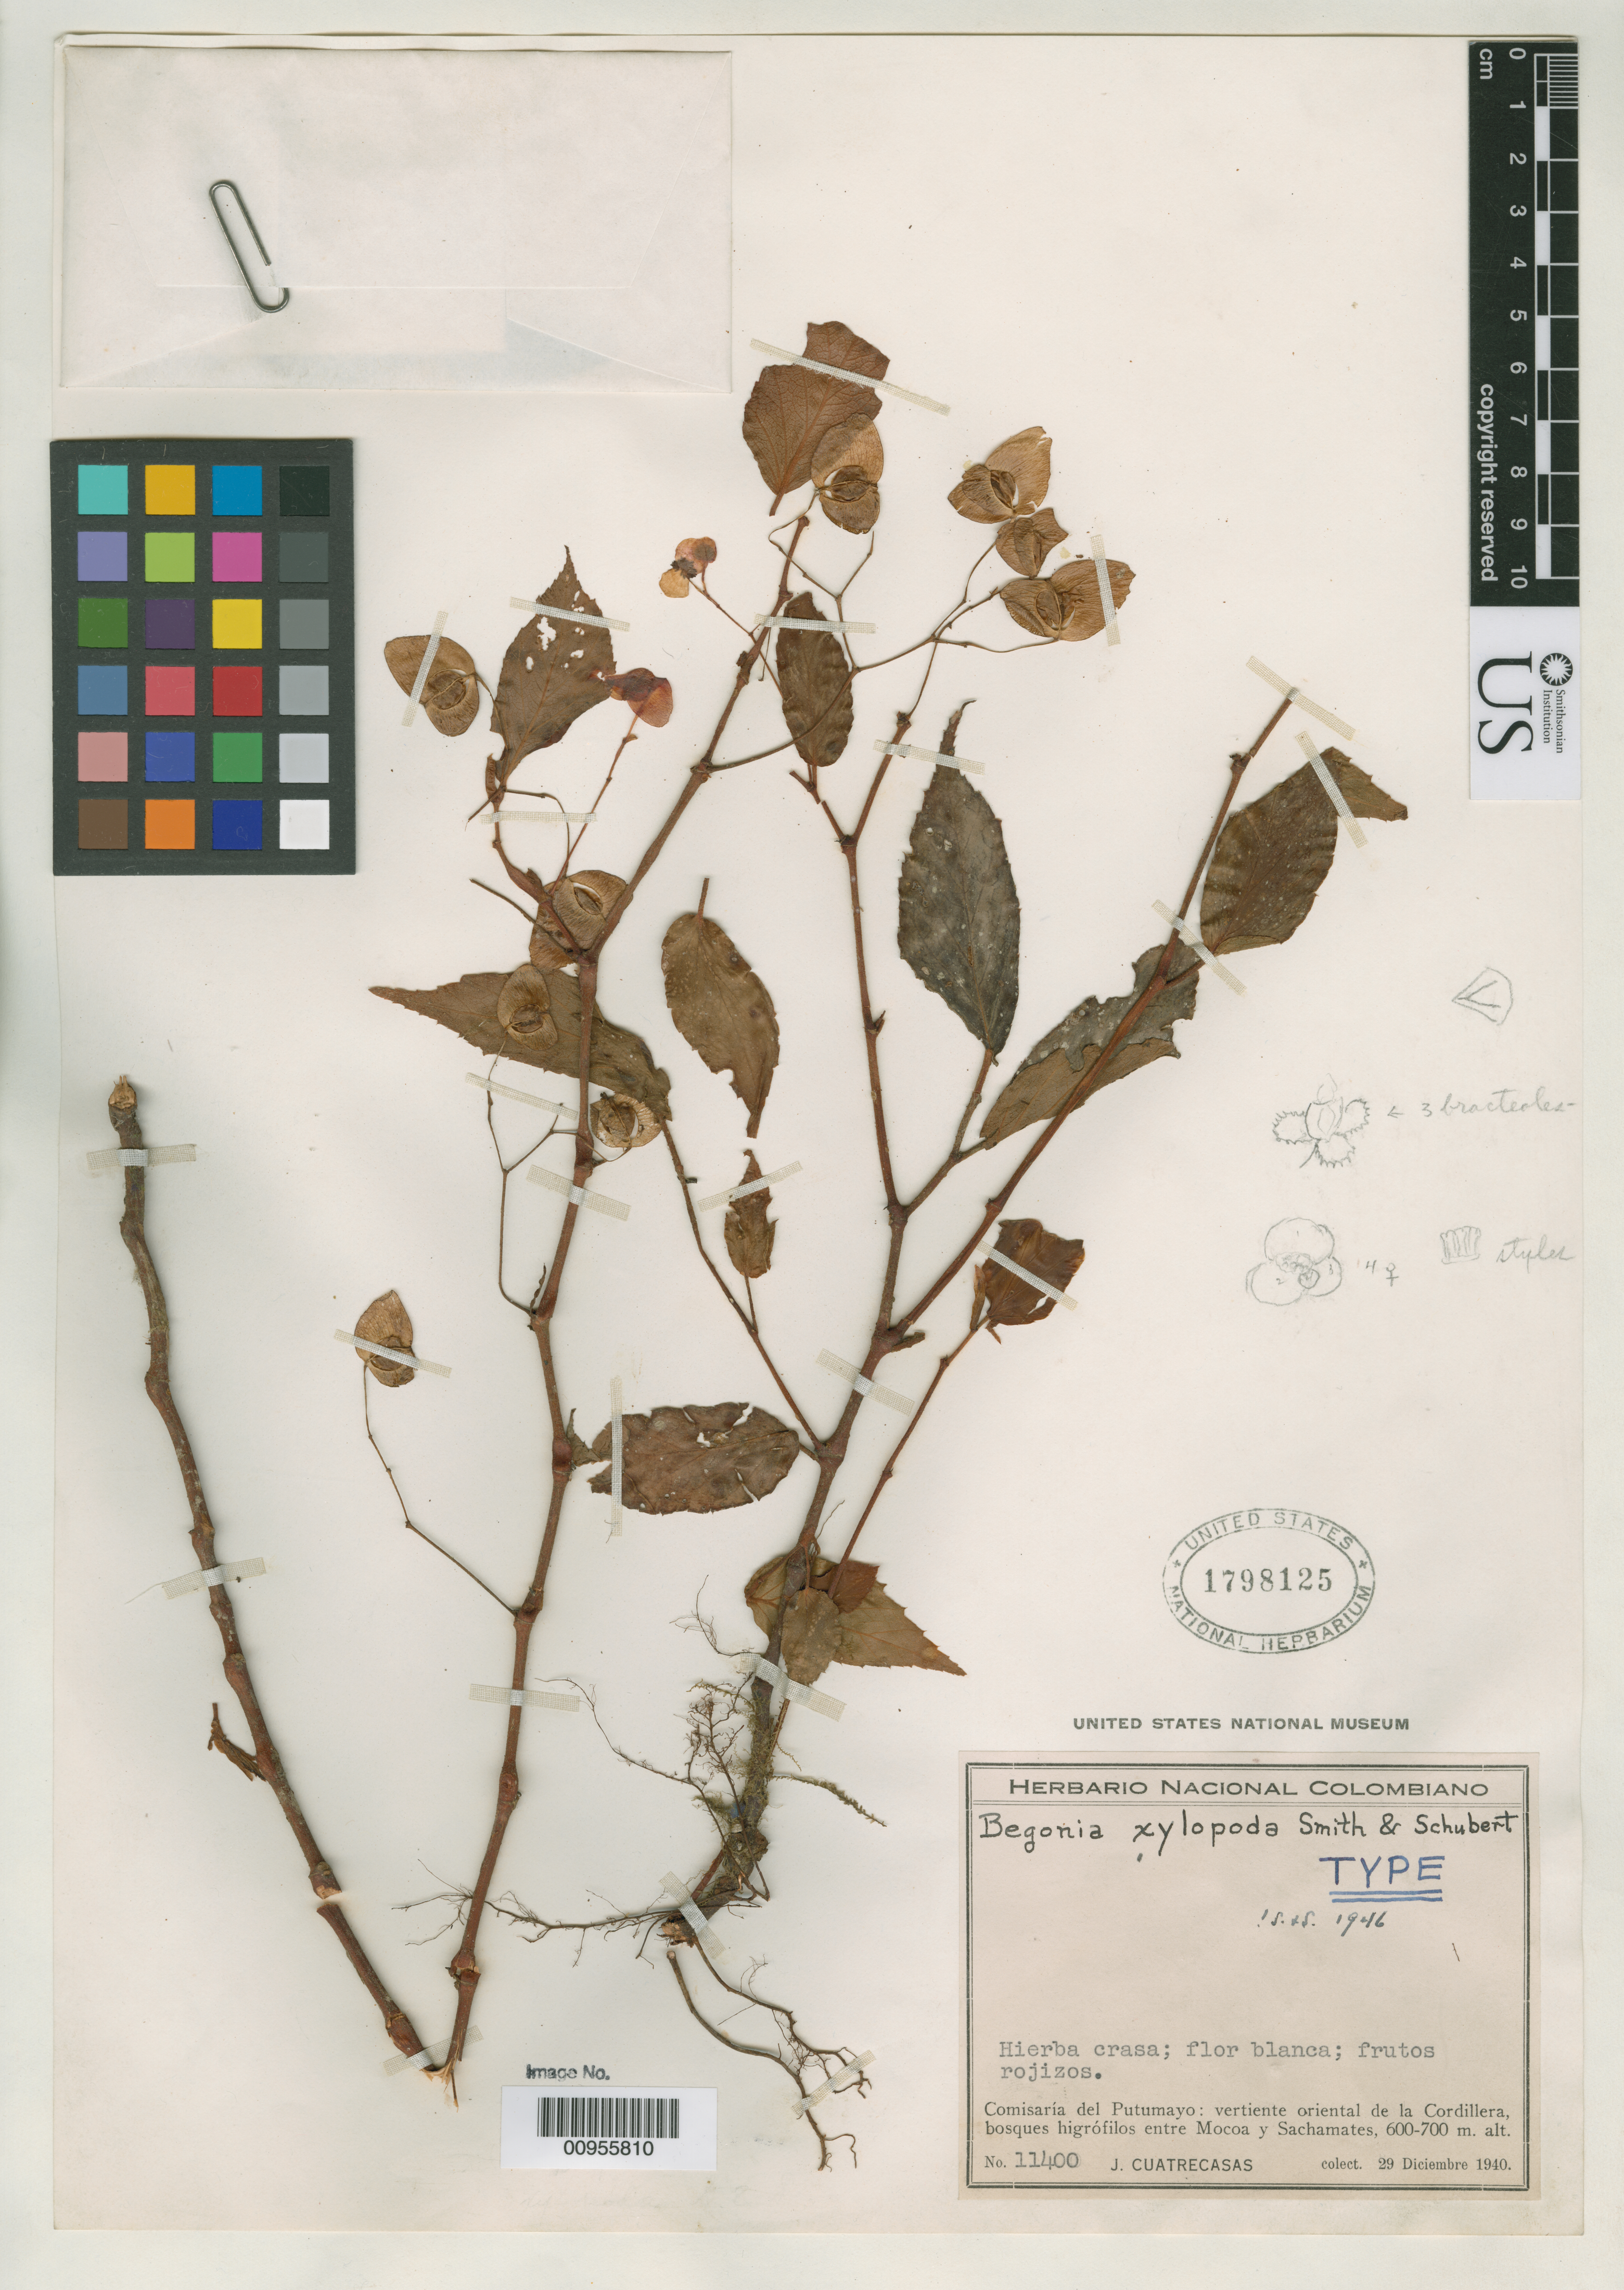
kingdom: Plantae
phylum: Tracheophyta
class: Magnoliopsida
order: Cucurbitales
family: Begoniaceae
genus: Begonia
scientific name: Begonia xylopoda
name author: L.B. Sm. & B.G. Schub.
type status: Holotype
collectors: J. Cuatrecasas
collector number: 11400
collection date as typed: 29 Dec 1940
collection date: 1940-12-29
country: Colombia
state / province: Putumayo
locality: E slope of Cordillera, between Mocoa & Sachamates.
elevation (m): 600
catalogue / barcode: US 1798125